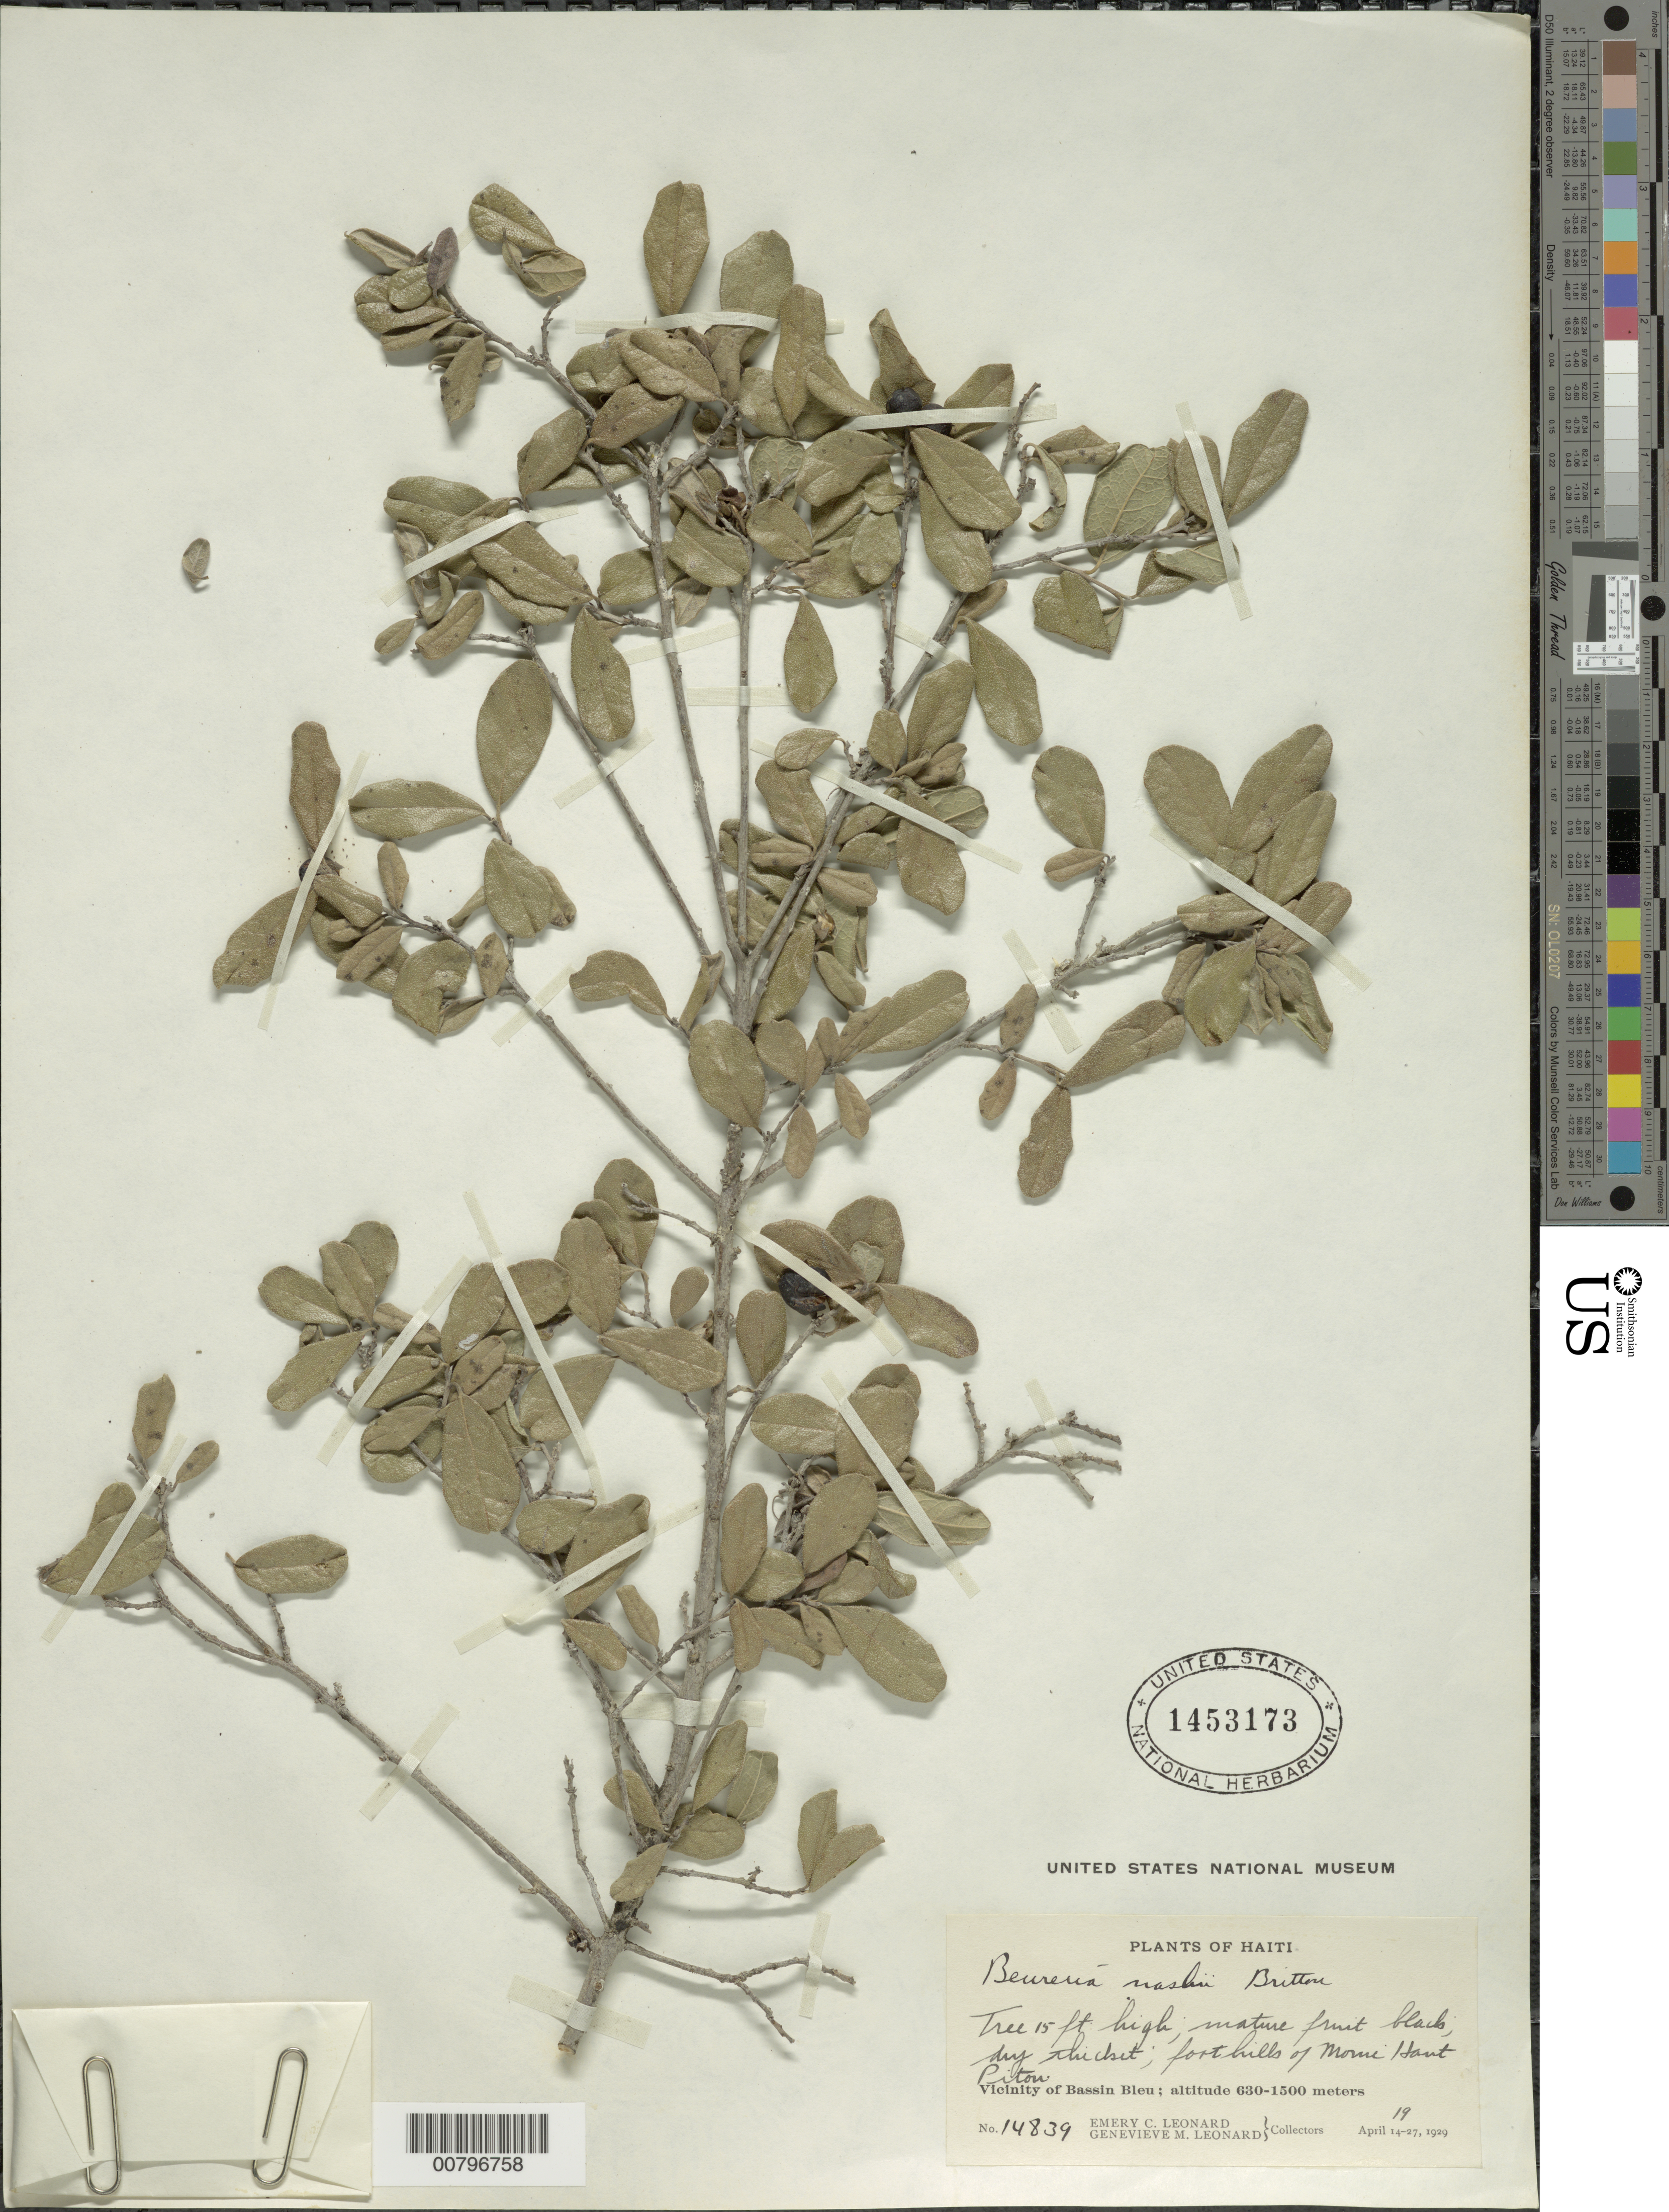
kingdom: Plantae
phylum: Tracheophyta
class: Magnoliopsida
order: Boraginales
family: Ehretiaceae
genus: Bourreria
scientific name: Bourreria nashii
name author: Britton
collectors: E. C. Leonard & G. M. Leonard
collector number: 14839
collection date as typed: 19 Aug 1929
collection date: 1929-08-19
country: Haiti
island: Hispaniola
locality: Vicinity of Bassin Bleu, foot hills of Morne Haut Piton.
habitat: Dry thicket.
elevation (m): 630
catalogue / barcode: US 1453173